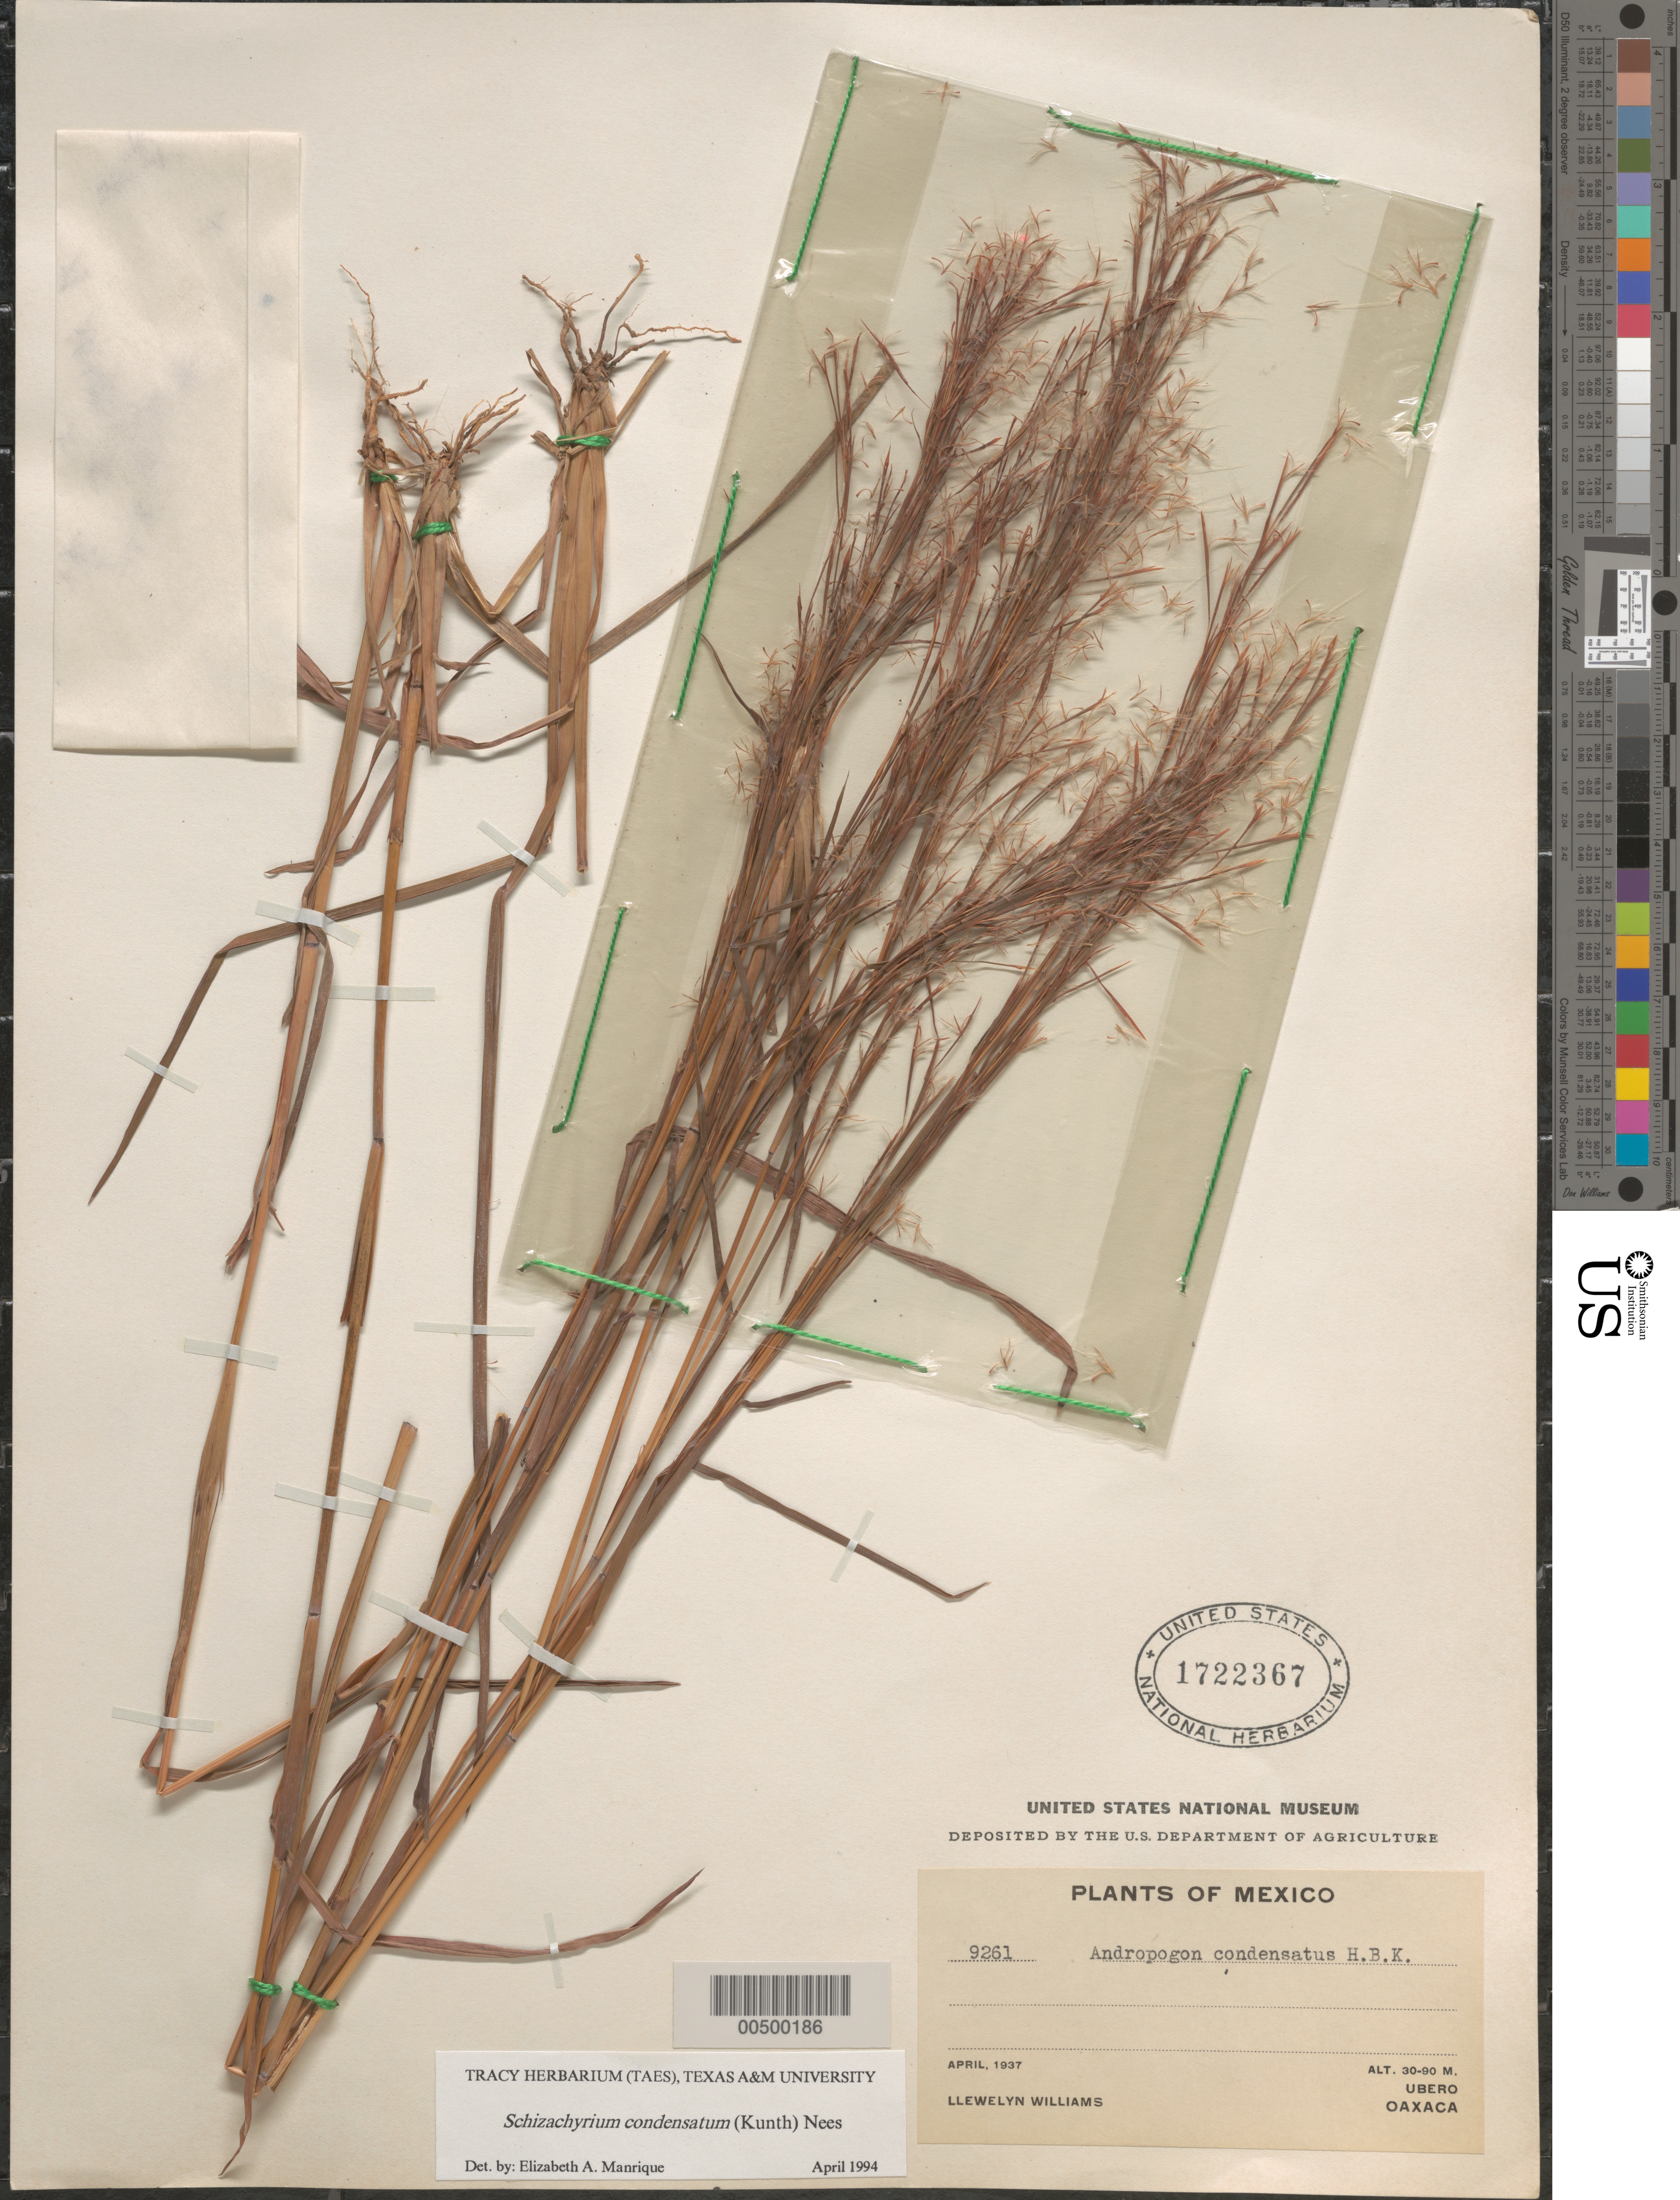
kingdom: Plantae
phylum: Tracheophyta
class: Liliopsida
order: Poales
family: Poaceae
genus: Schizachyrium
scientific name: Schizachyrium condensatum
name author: (Kunth) Nees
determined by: Manrique, E. A.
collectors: Ll. Williams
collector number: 9261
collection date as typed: Apr 1937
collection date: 1937-04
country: Mexico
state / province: Oaxaca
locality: Ubero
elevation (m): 30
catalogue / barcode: US 1722367